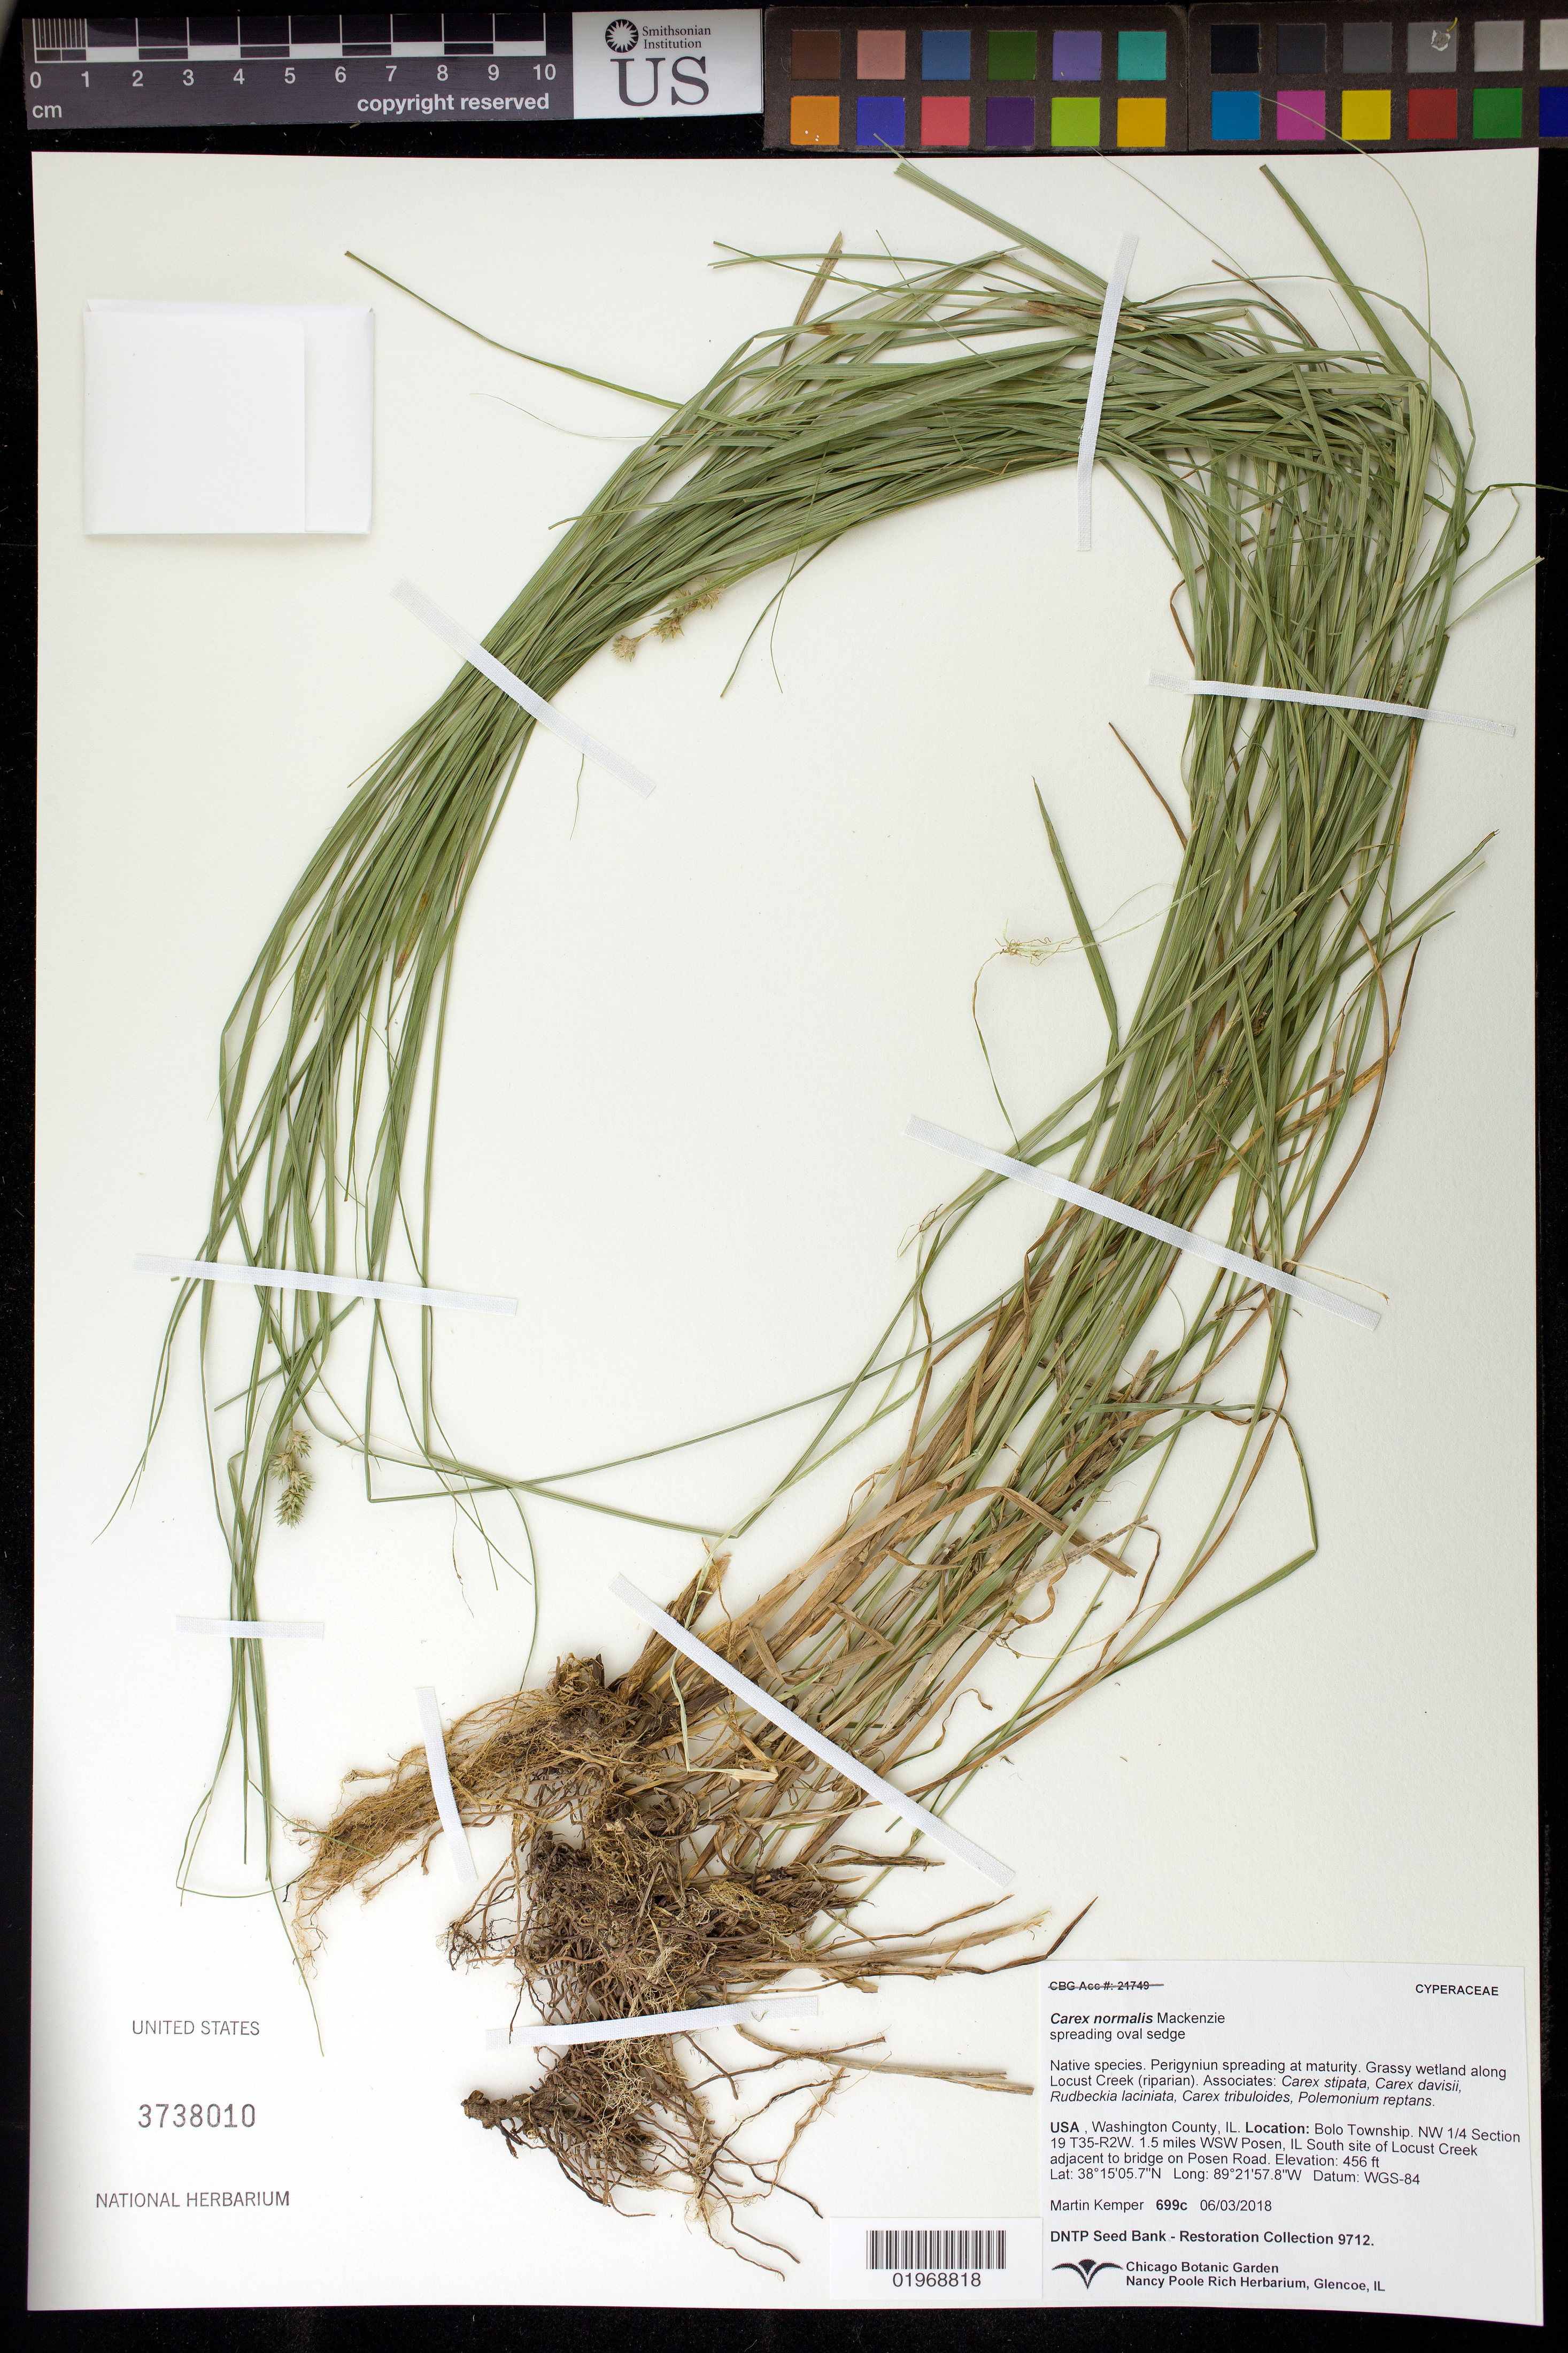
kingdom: Plantae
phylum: Tracheophyta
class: Liliopsida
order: Poales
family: Cyperaceae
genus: Carex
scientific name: Carex normalis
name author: Mack.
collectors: M. Kemper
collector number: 699 c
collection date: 2018-06-03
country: United States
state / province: Illinois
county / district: Washington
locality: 1.5 mi WSW of Posen, Bolo Township SW 1/4 Section 19 T35 R2W, S site of Locust Creek adjacent to bridge on Posen Rd.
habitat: Grassy wetland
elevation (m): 139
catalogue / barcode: US 3738010